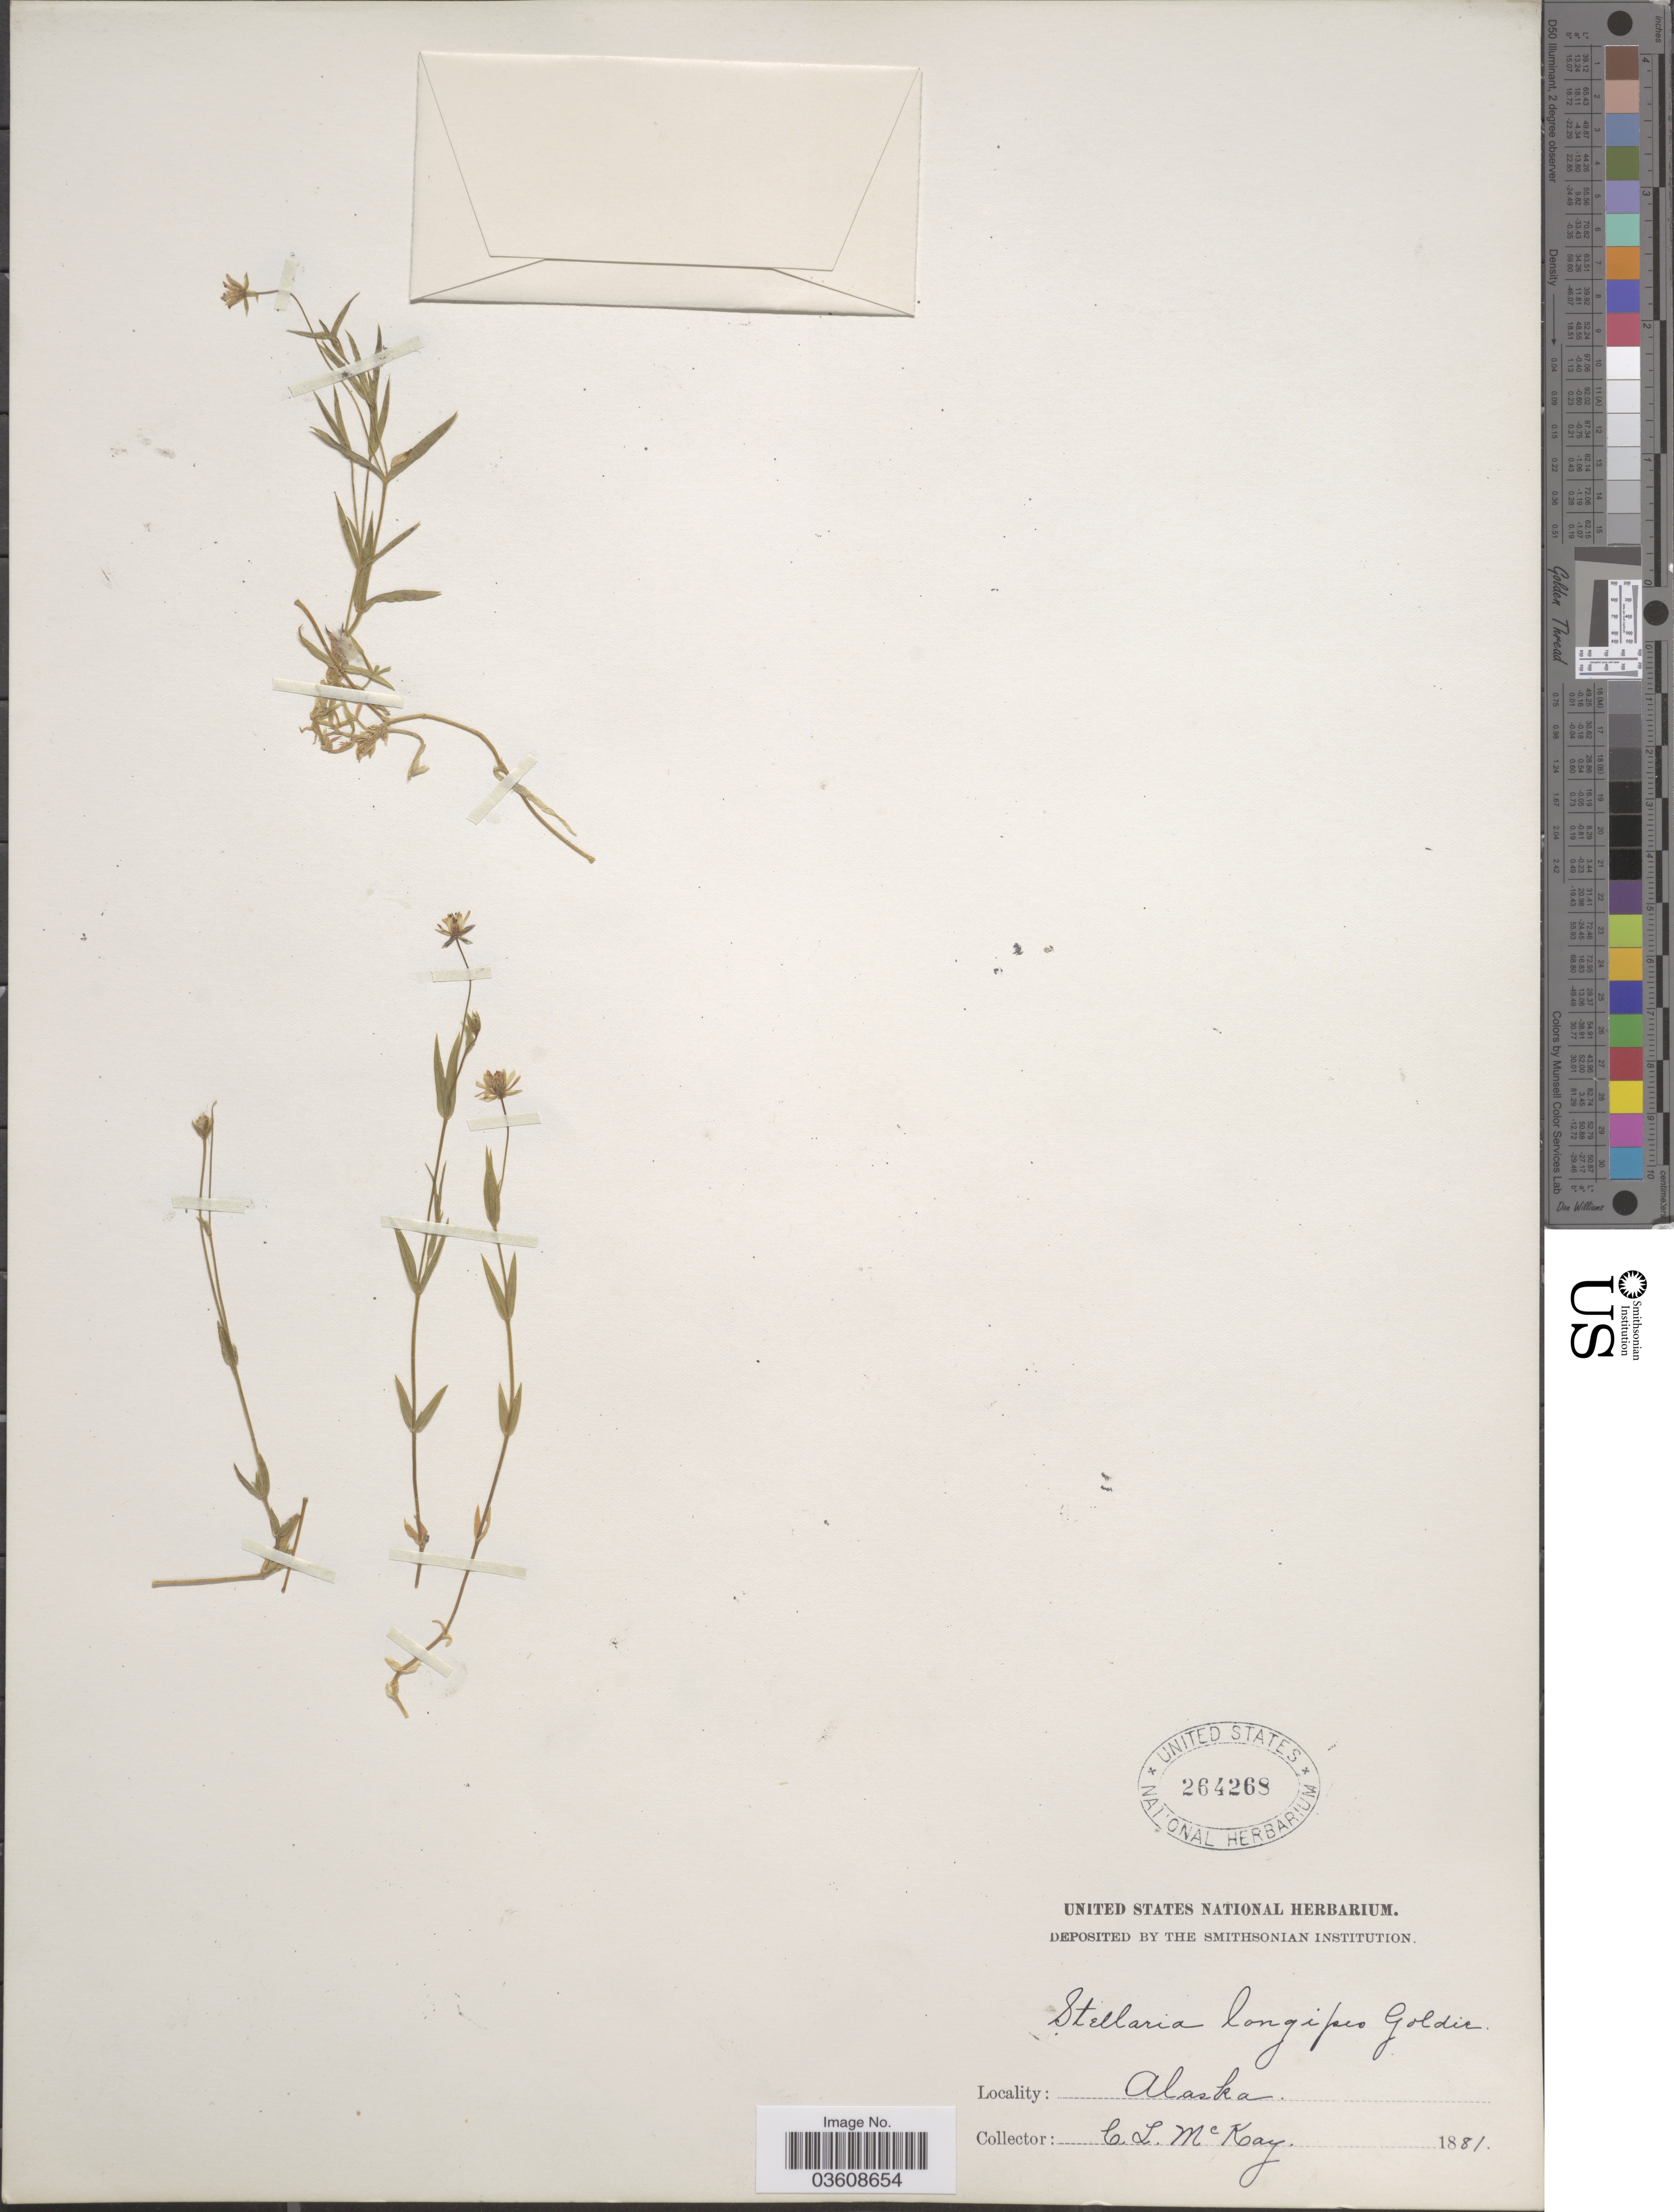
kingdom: Plantae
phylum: Tracheophyta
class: Magnoliopsida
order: Caryophyllales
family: Caryophyllaceae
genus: Stellaria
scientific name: Stellaria longipes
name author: Goldie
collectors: C. McKay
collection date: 1881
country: United States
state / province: Alaska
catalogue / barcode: US 264268